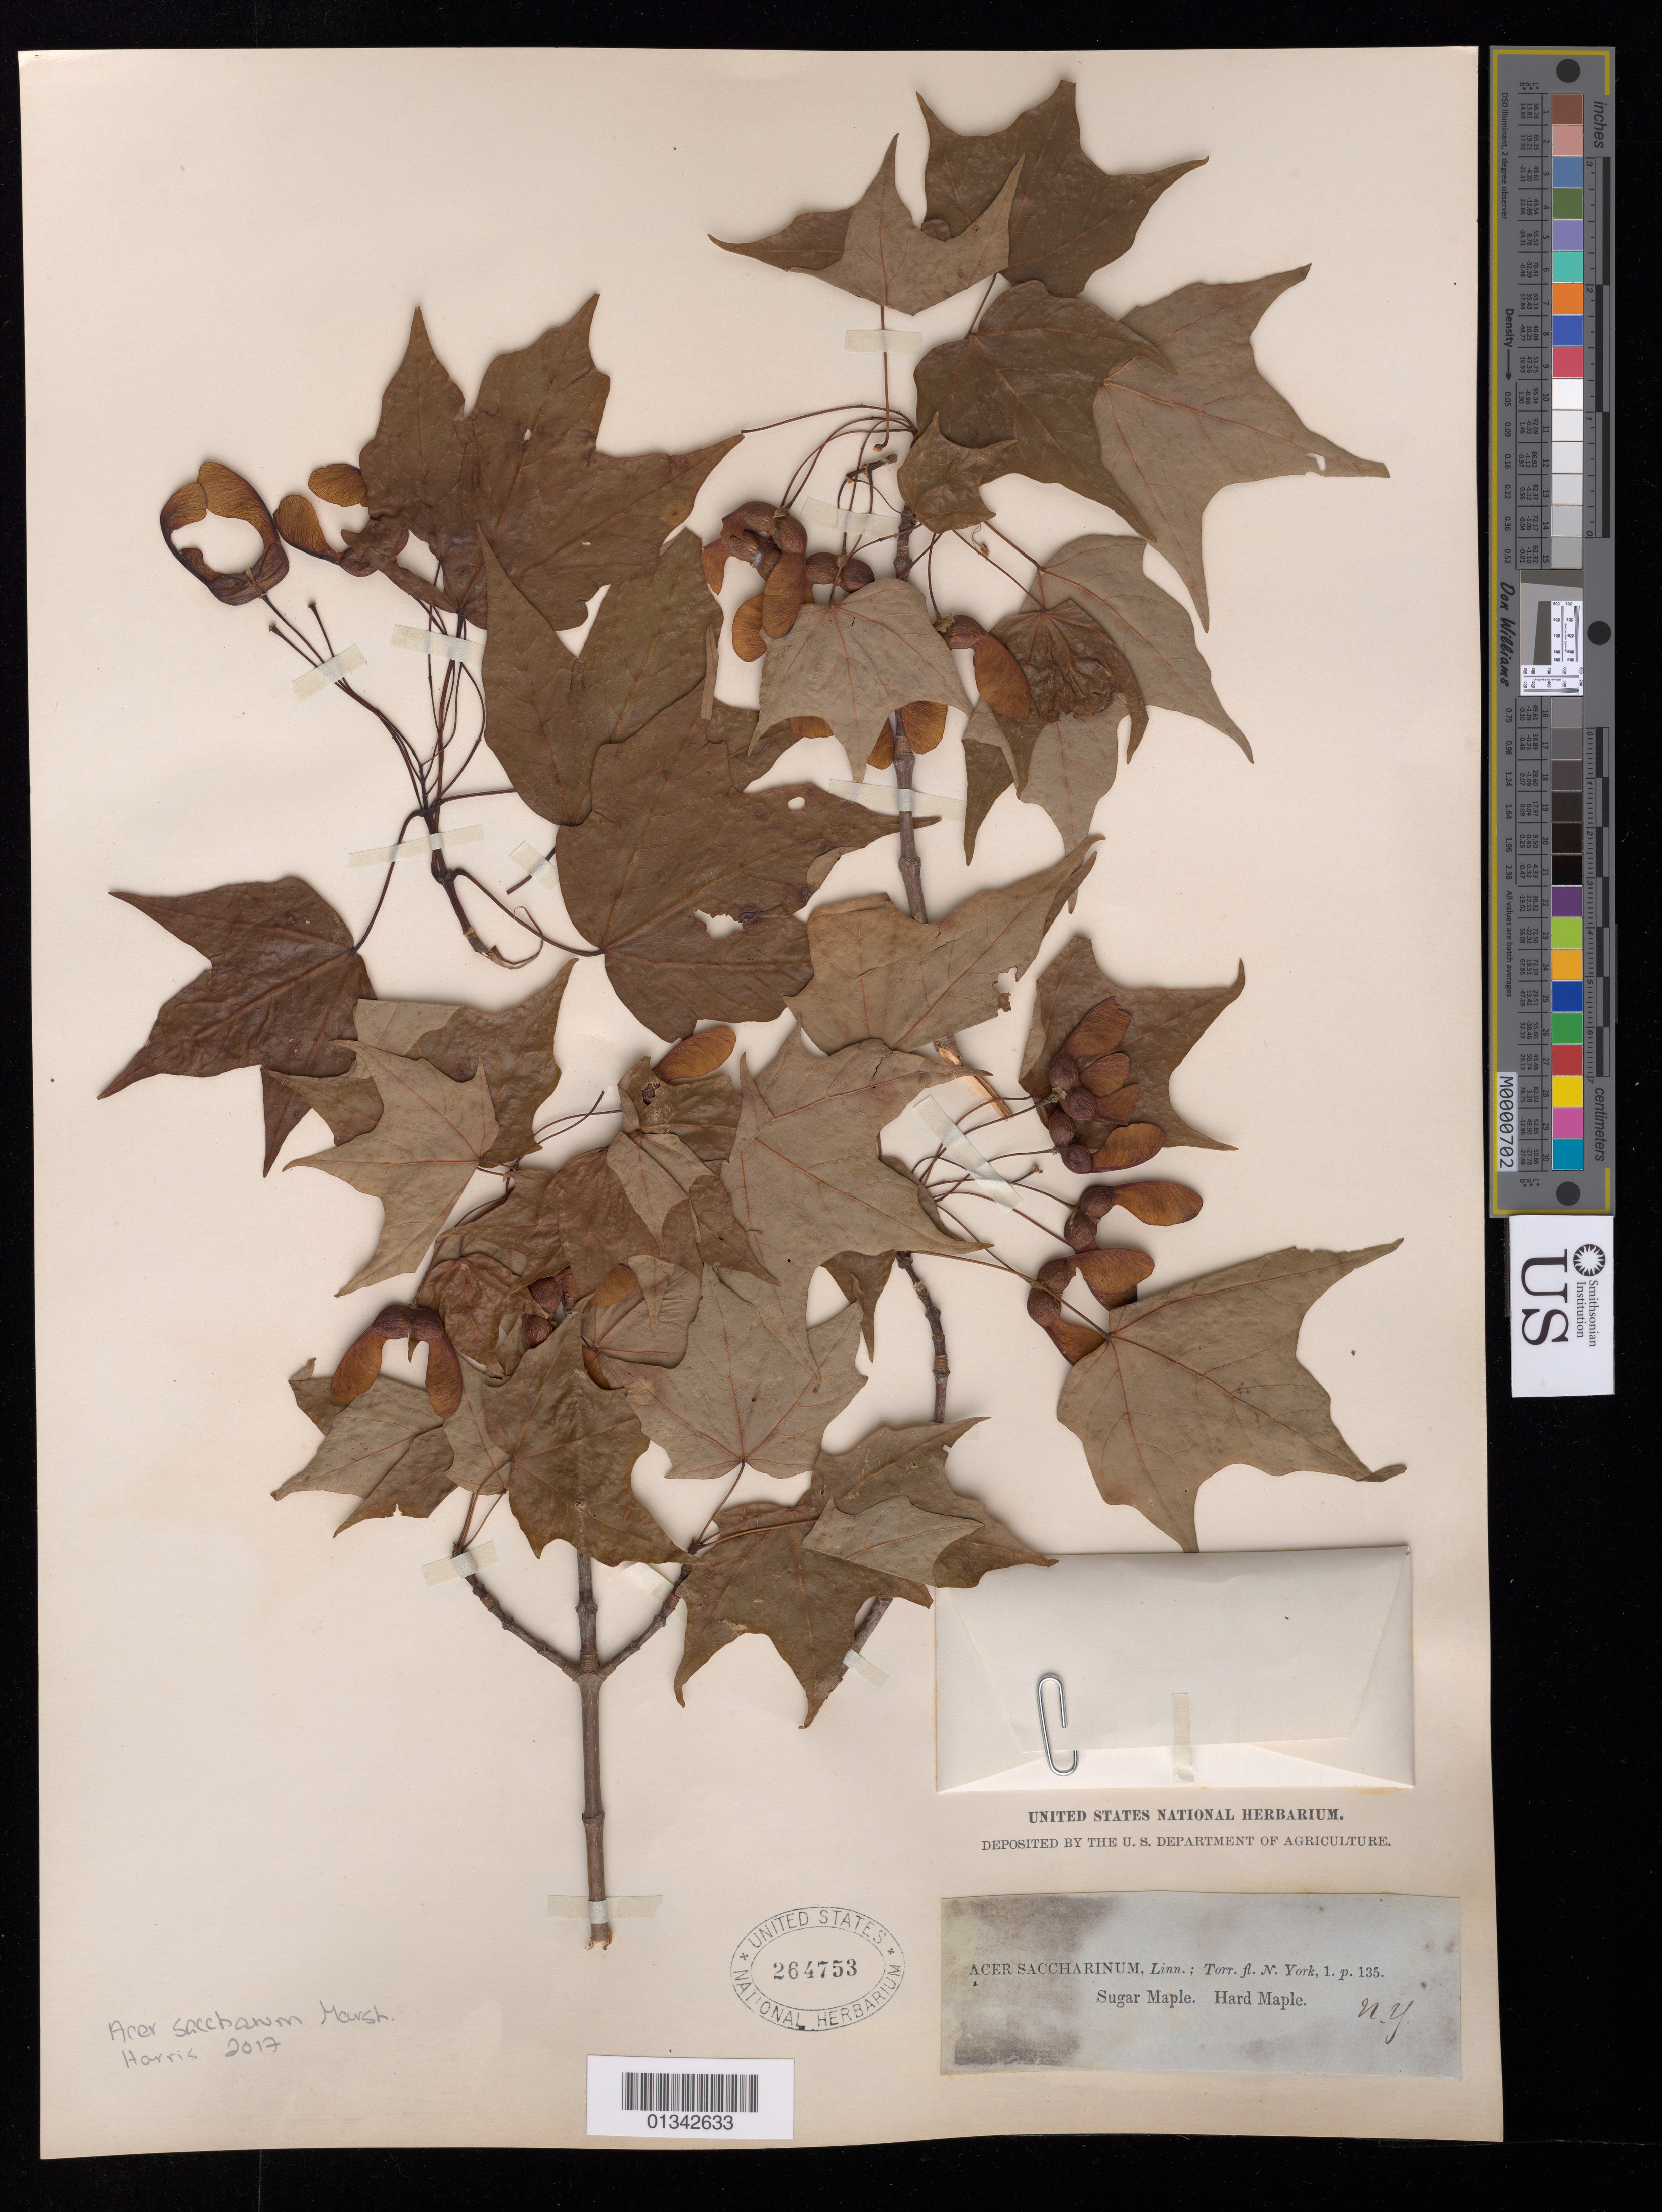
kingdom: Plantae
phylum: Tracheophyta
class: Magnoliopsida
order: Sapindales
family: Sapindaceae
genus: Acer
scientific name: Acer saccharinum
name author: L.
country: United States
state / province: New York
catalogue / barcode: US 264753